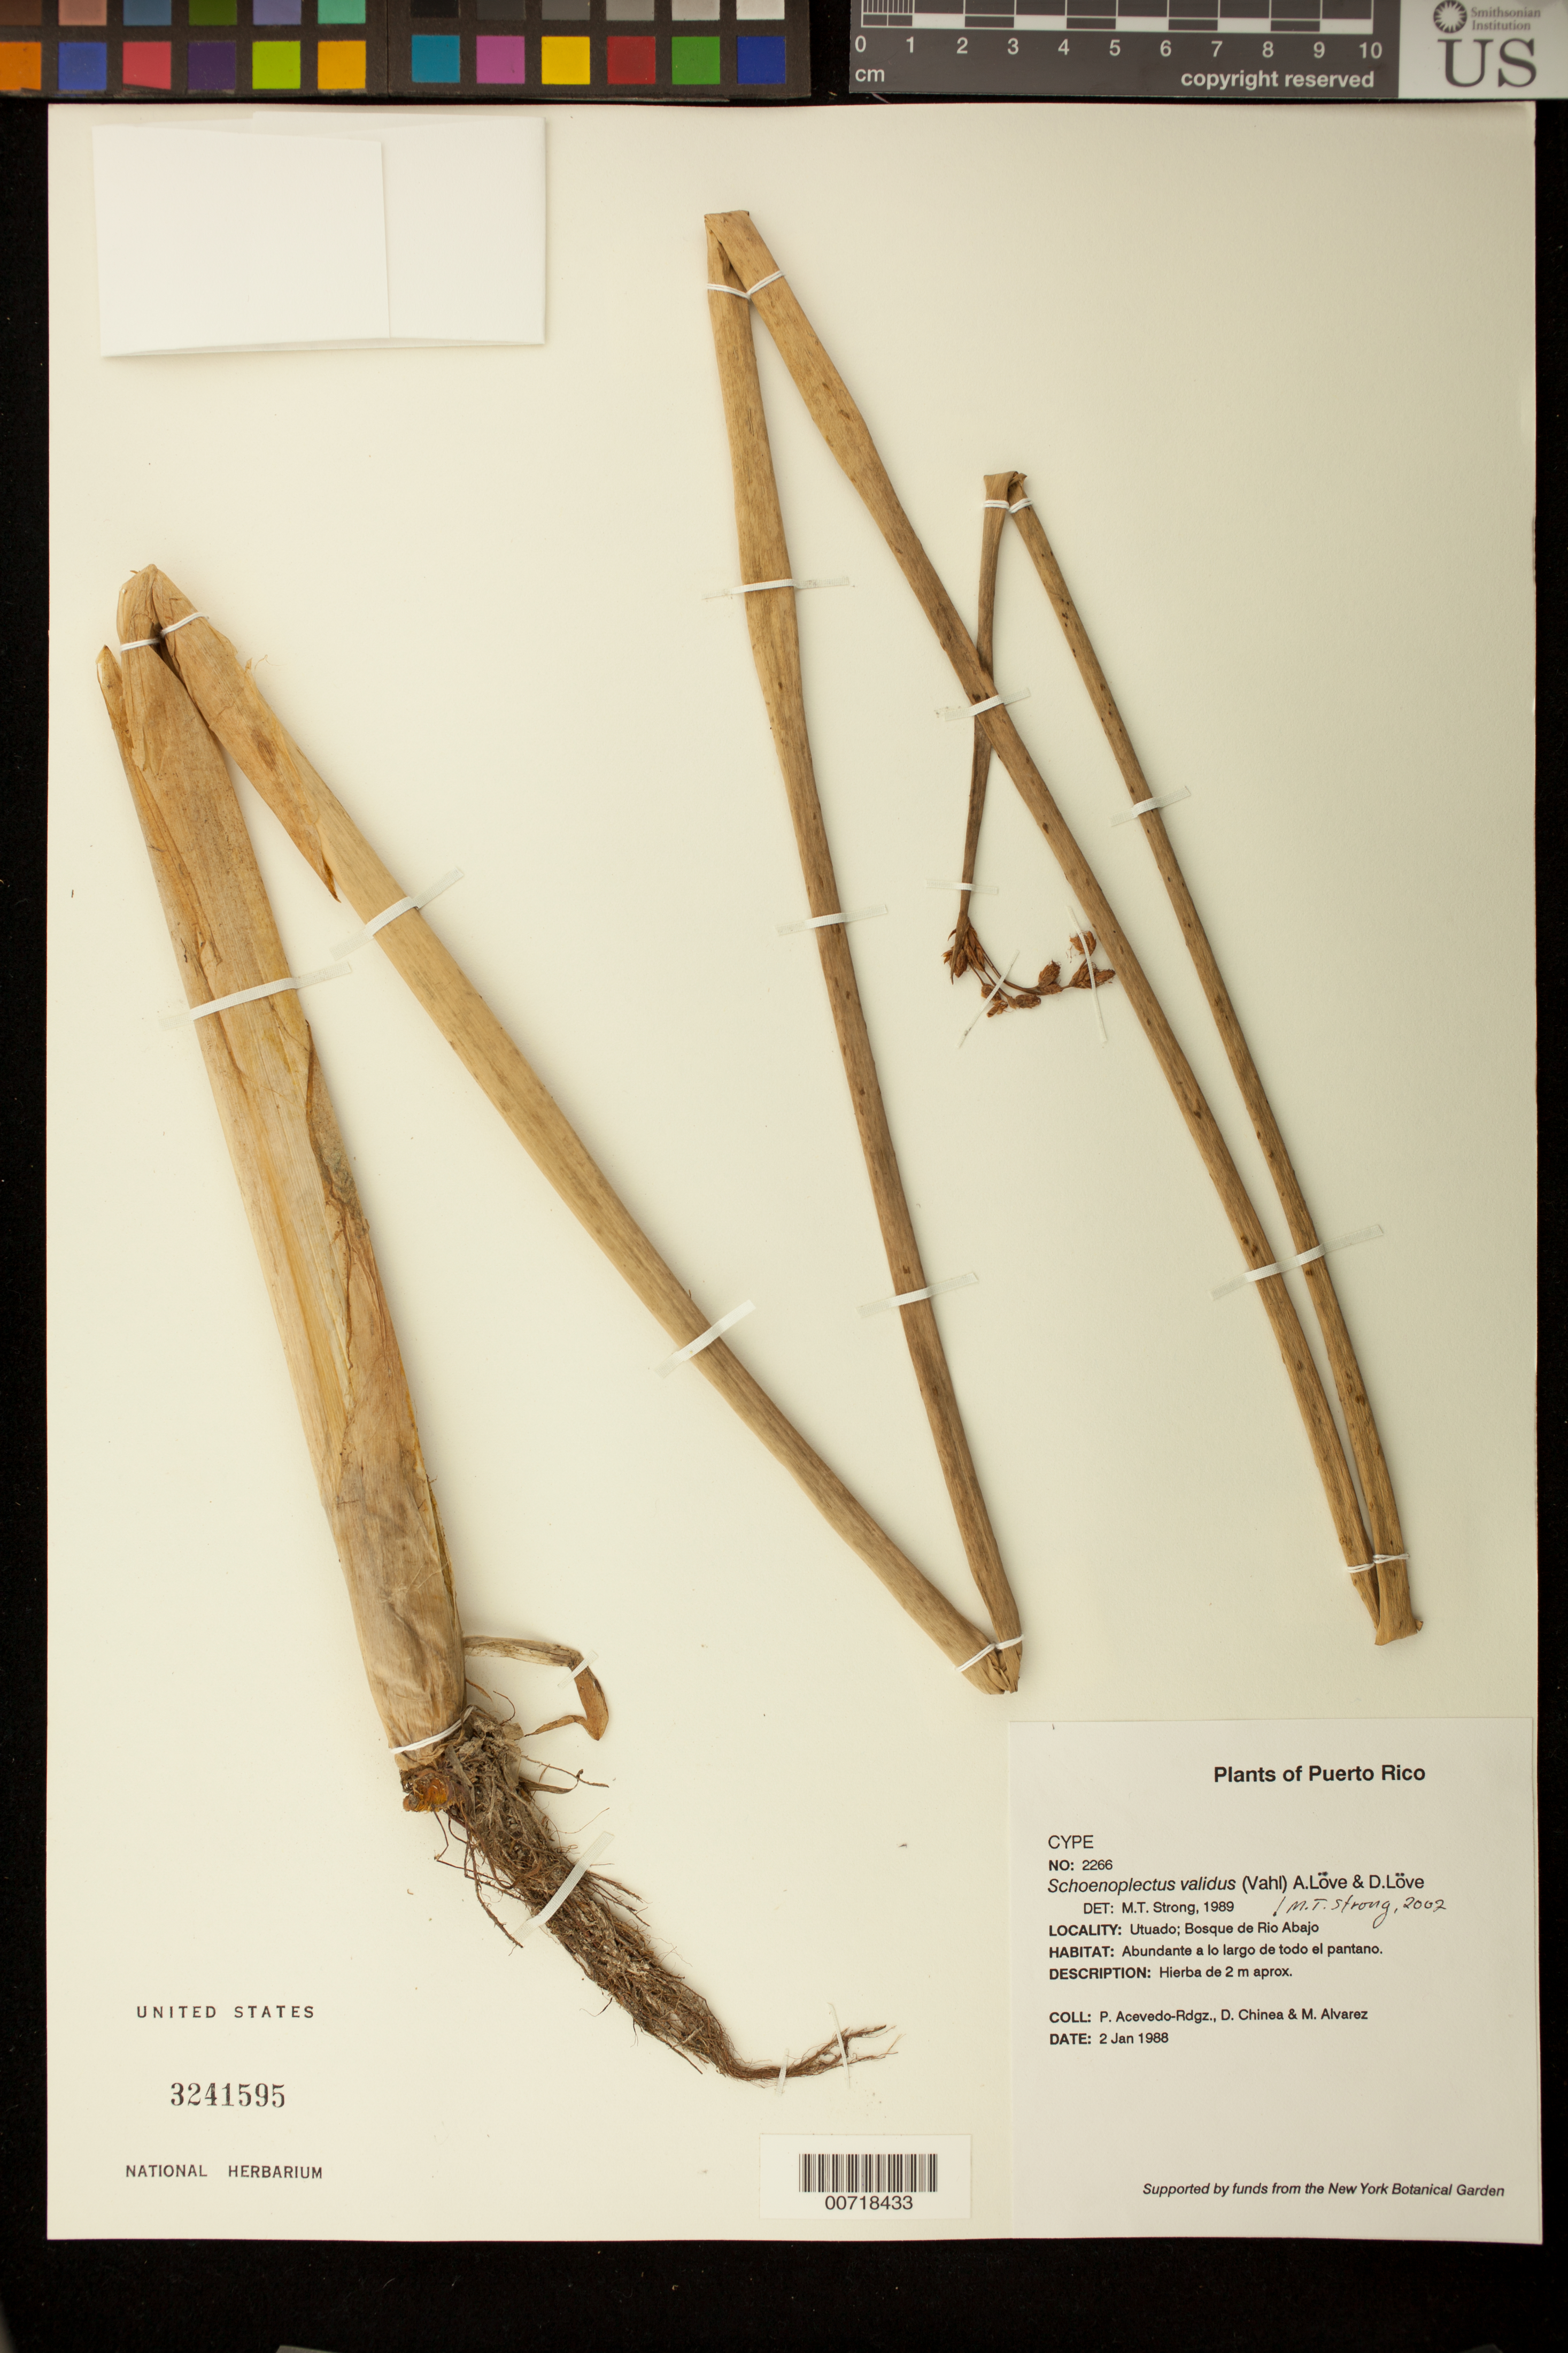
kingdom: Plantae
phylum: Tracheophyta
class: Liliopsida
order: Poales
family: Cyperaceae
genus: Schoenoplectus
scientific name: Schoenoplectus validus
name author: (Vahl) Á. Löve & D. Löve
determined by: Strong, M. T., (US), Smithsonian Institution - National Museum of Natural History (UNITED STATES)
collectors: P. Acevedo-Rodr., D. Chinea & J. Alvarez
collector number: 2266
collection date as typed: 02 Jan 1988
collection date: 1988-01-02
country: Puerto Rico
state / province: Utuado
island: Puerto Rico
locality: Utuado; Bosque de Río Abajo.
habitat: Abundante a lo largo de todo el pantano.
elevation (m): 300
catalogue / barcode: US 3241595